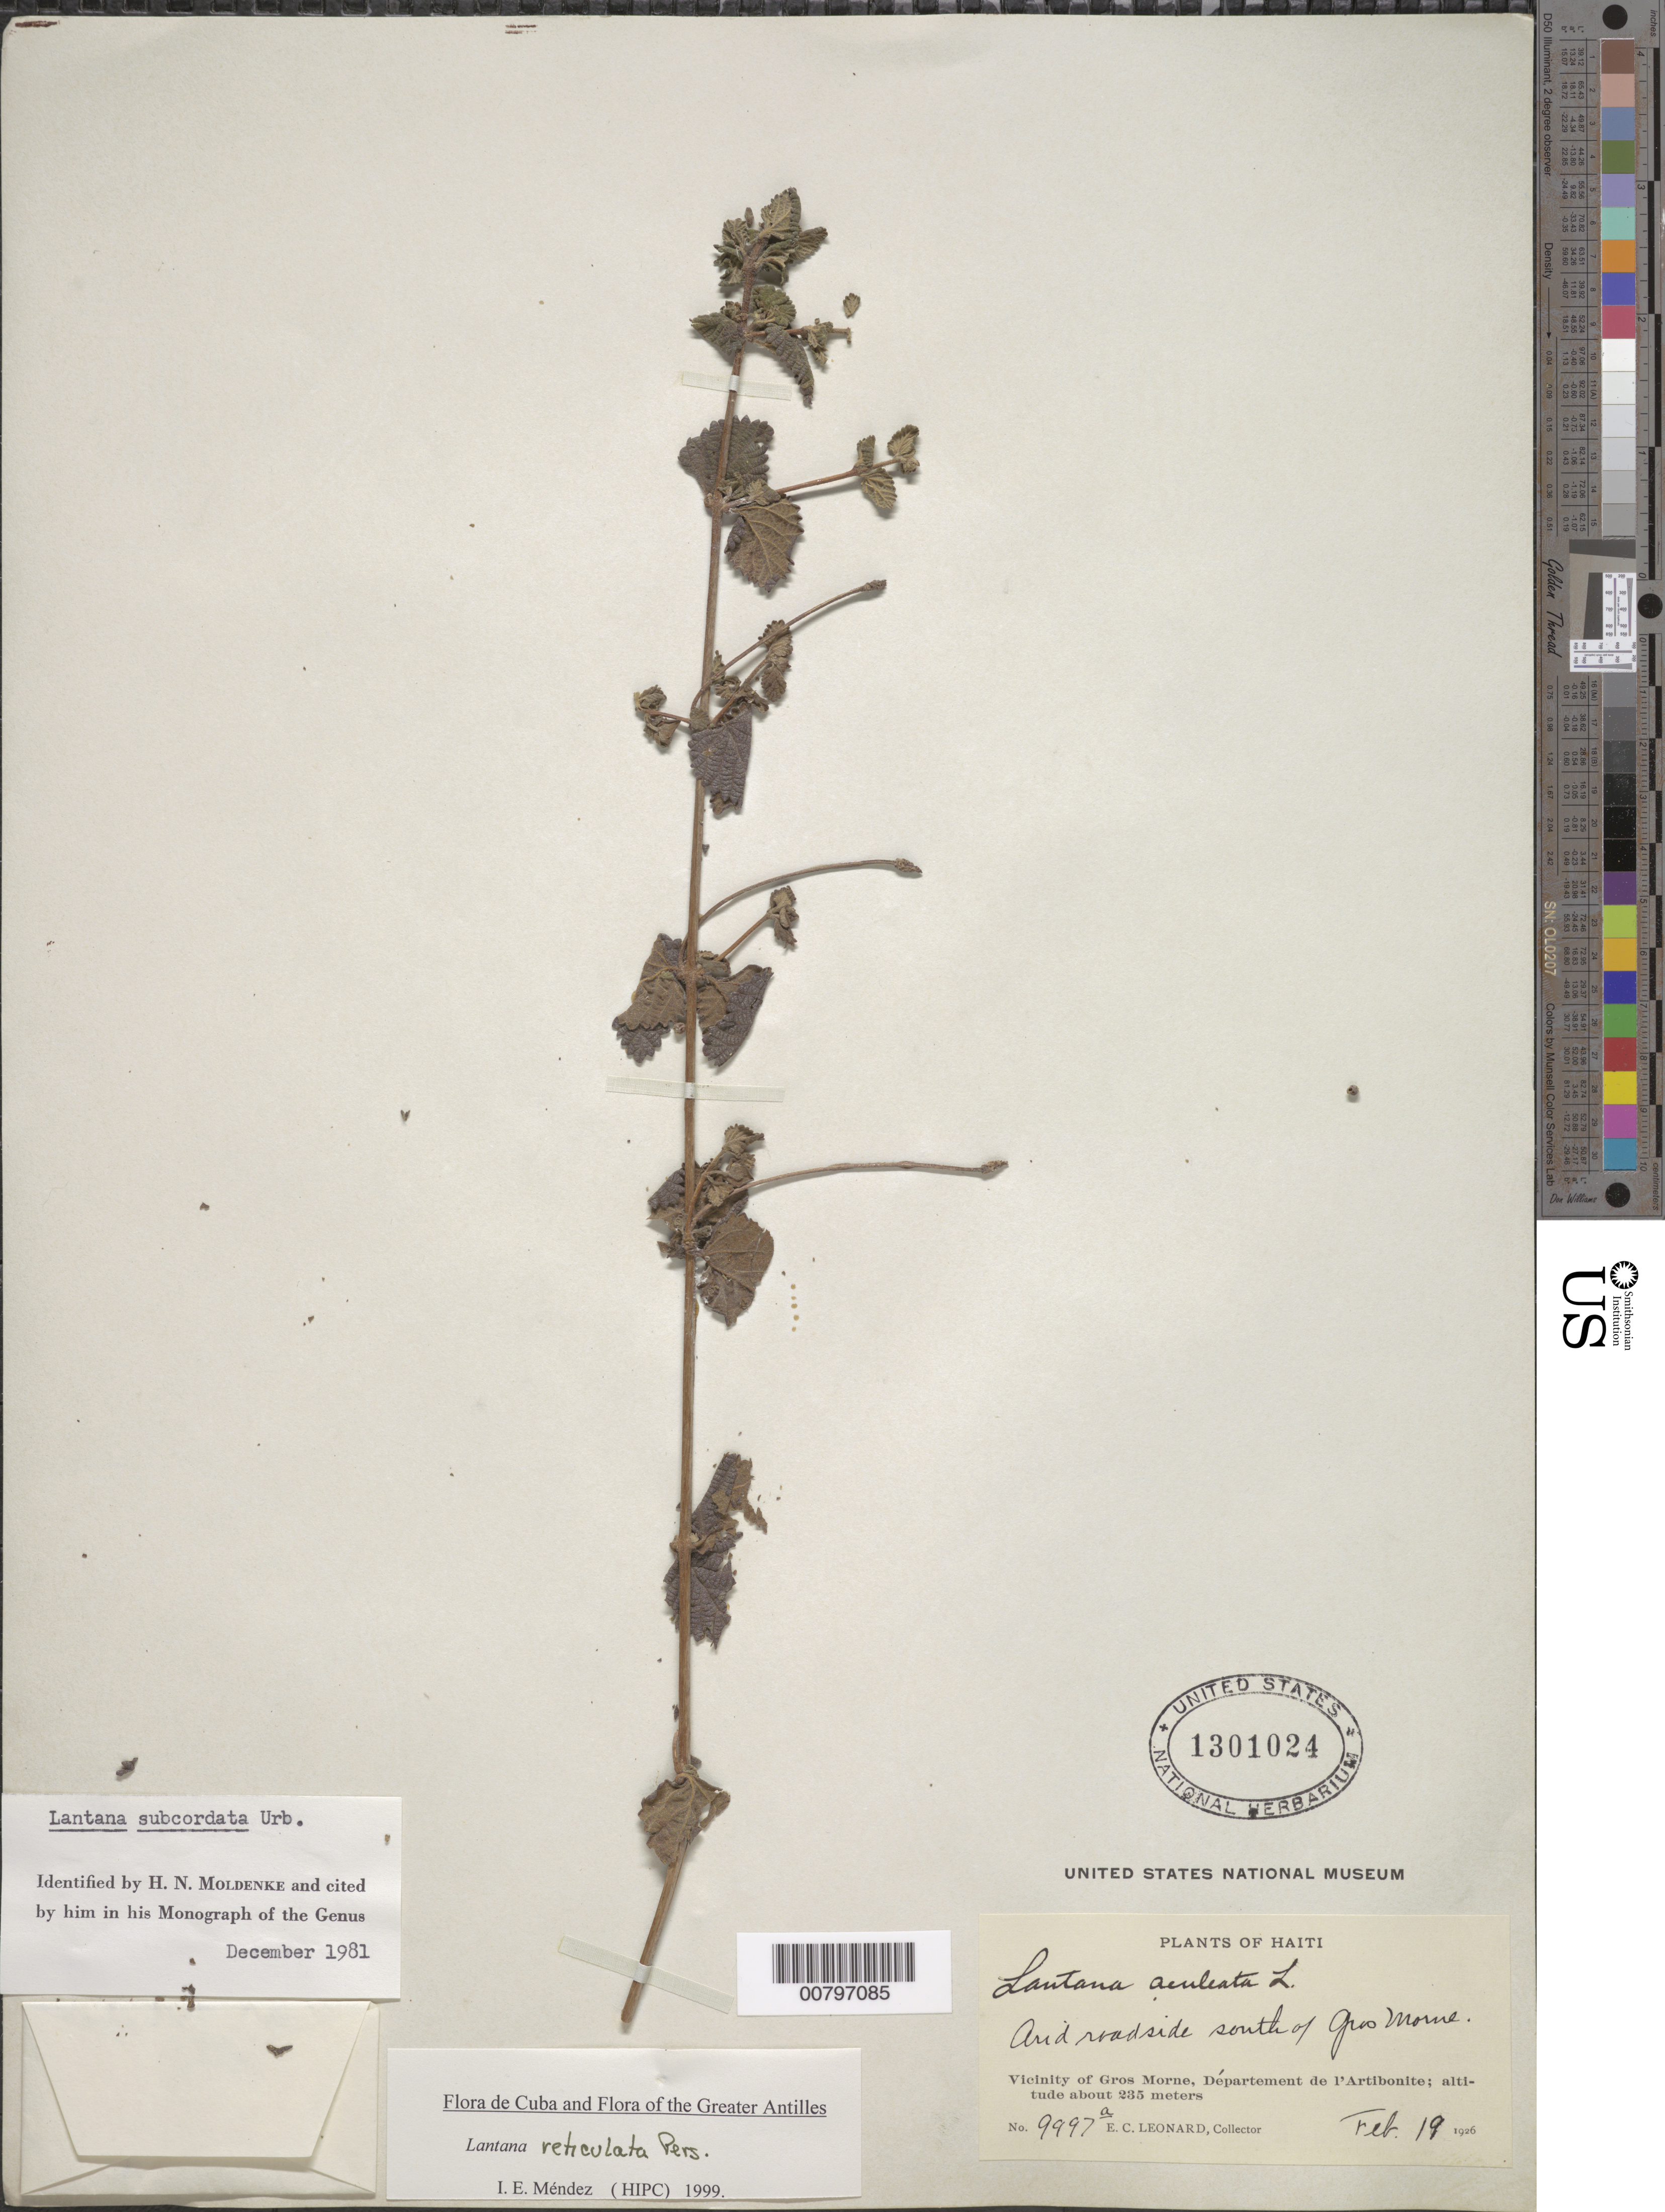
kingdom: Plantae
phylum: Tracheophyta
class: Magnoliopsida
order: Lamiales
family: Verbenaceae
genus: Lantana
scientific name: Lantana reticulata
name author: Pers.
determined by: Méndez, Isidro E., (HIPC)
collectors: E. C. Leonard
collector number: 9997A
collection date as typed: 19 Feb 1926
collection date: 1926-02-19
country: Haiti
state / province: Artibonite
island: Hispaniola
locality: Vicinity of Gros Morne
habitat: Arid roadside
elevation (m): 235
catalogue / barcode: US 1301024